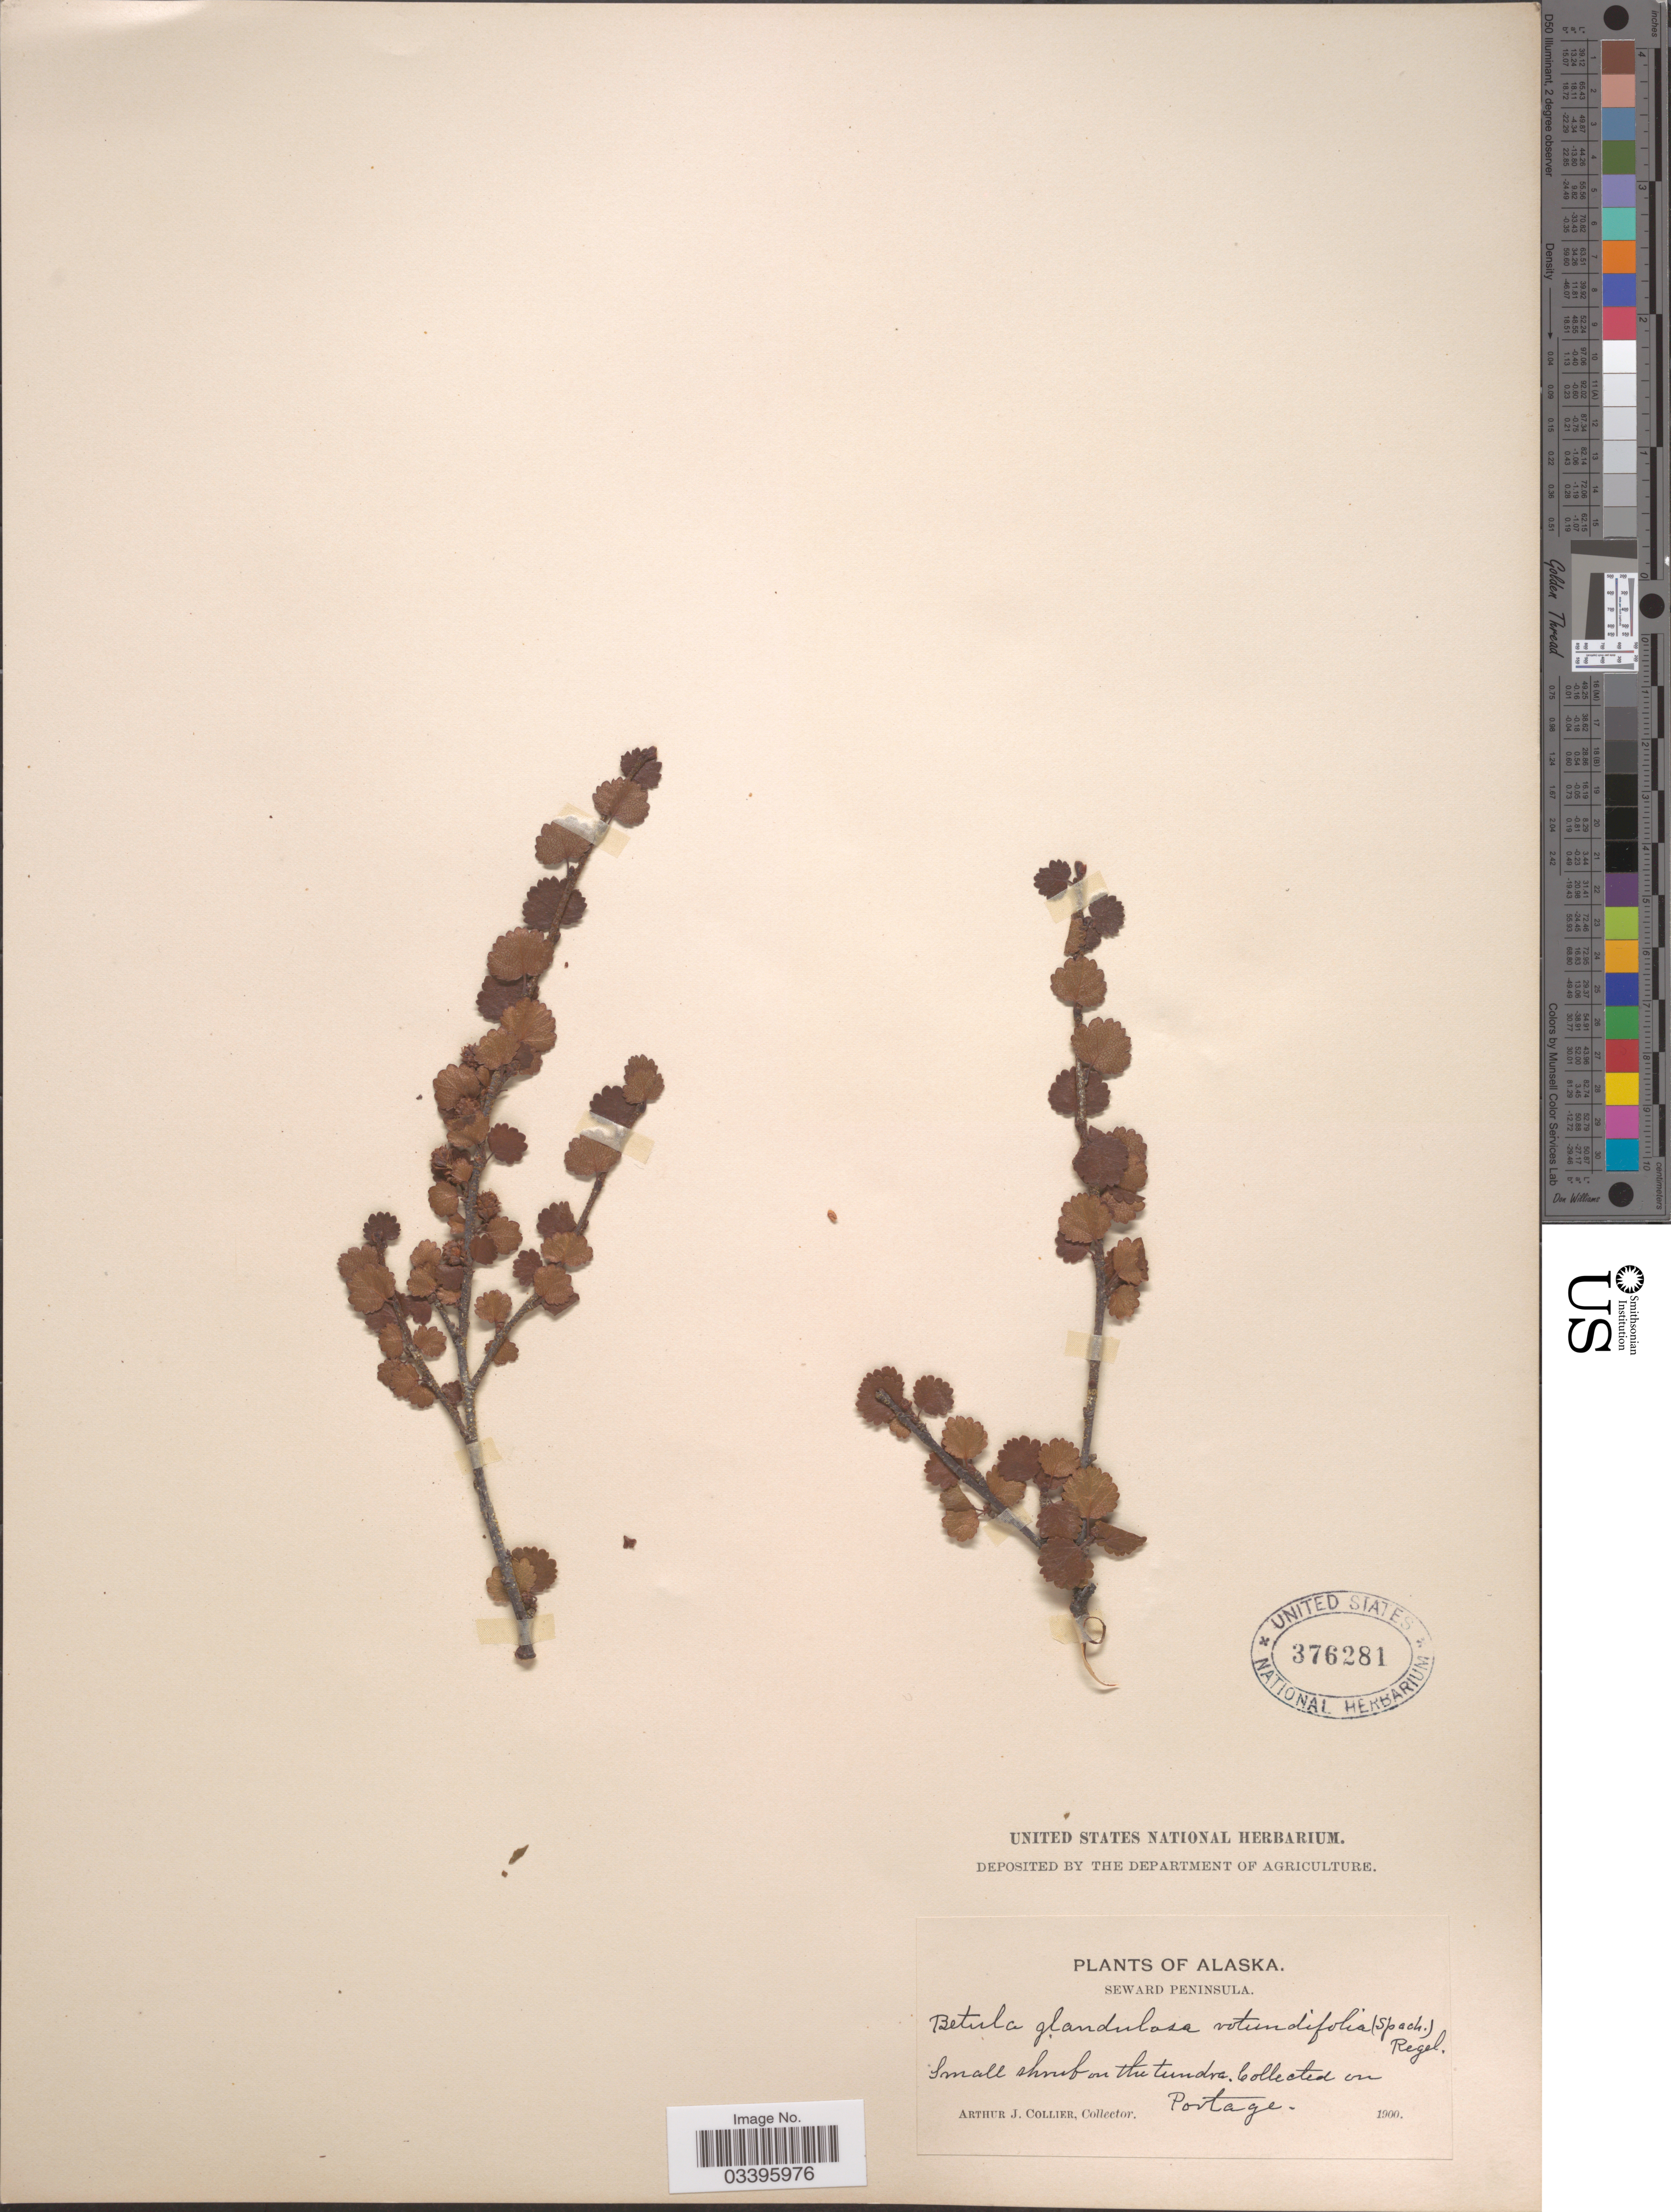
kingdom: Plantae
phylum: Tracheophyta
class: Magnoliopsida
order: Fagales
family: Betulaceae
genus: Betula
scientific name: Betula nana subsp. exilis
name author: L.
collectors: A. Collier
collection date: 1900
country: United States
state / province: Alaska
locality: Seward Peninsula. Small shrub on the tundra, Collected on Portage.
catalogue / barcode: US 376281